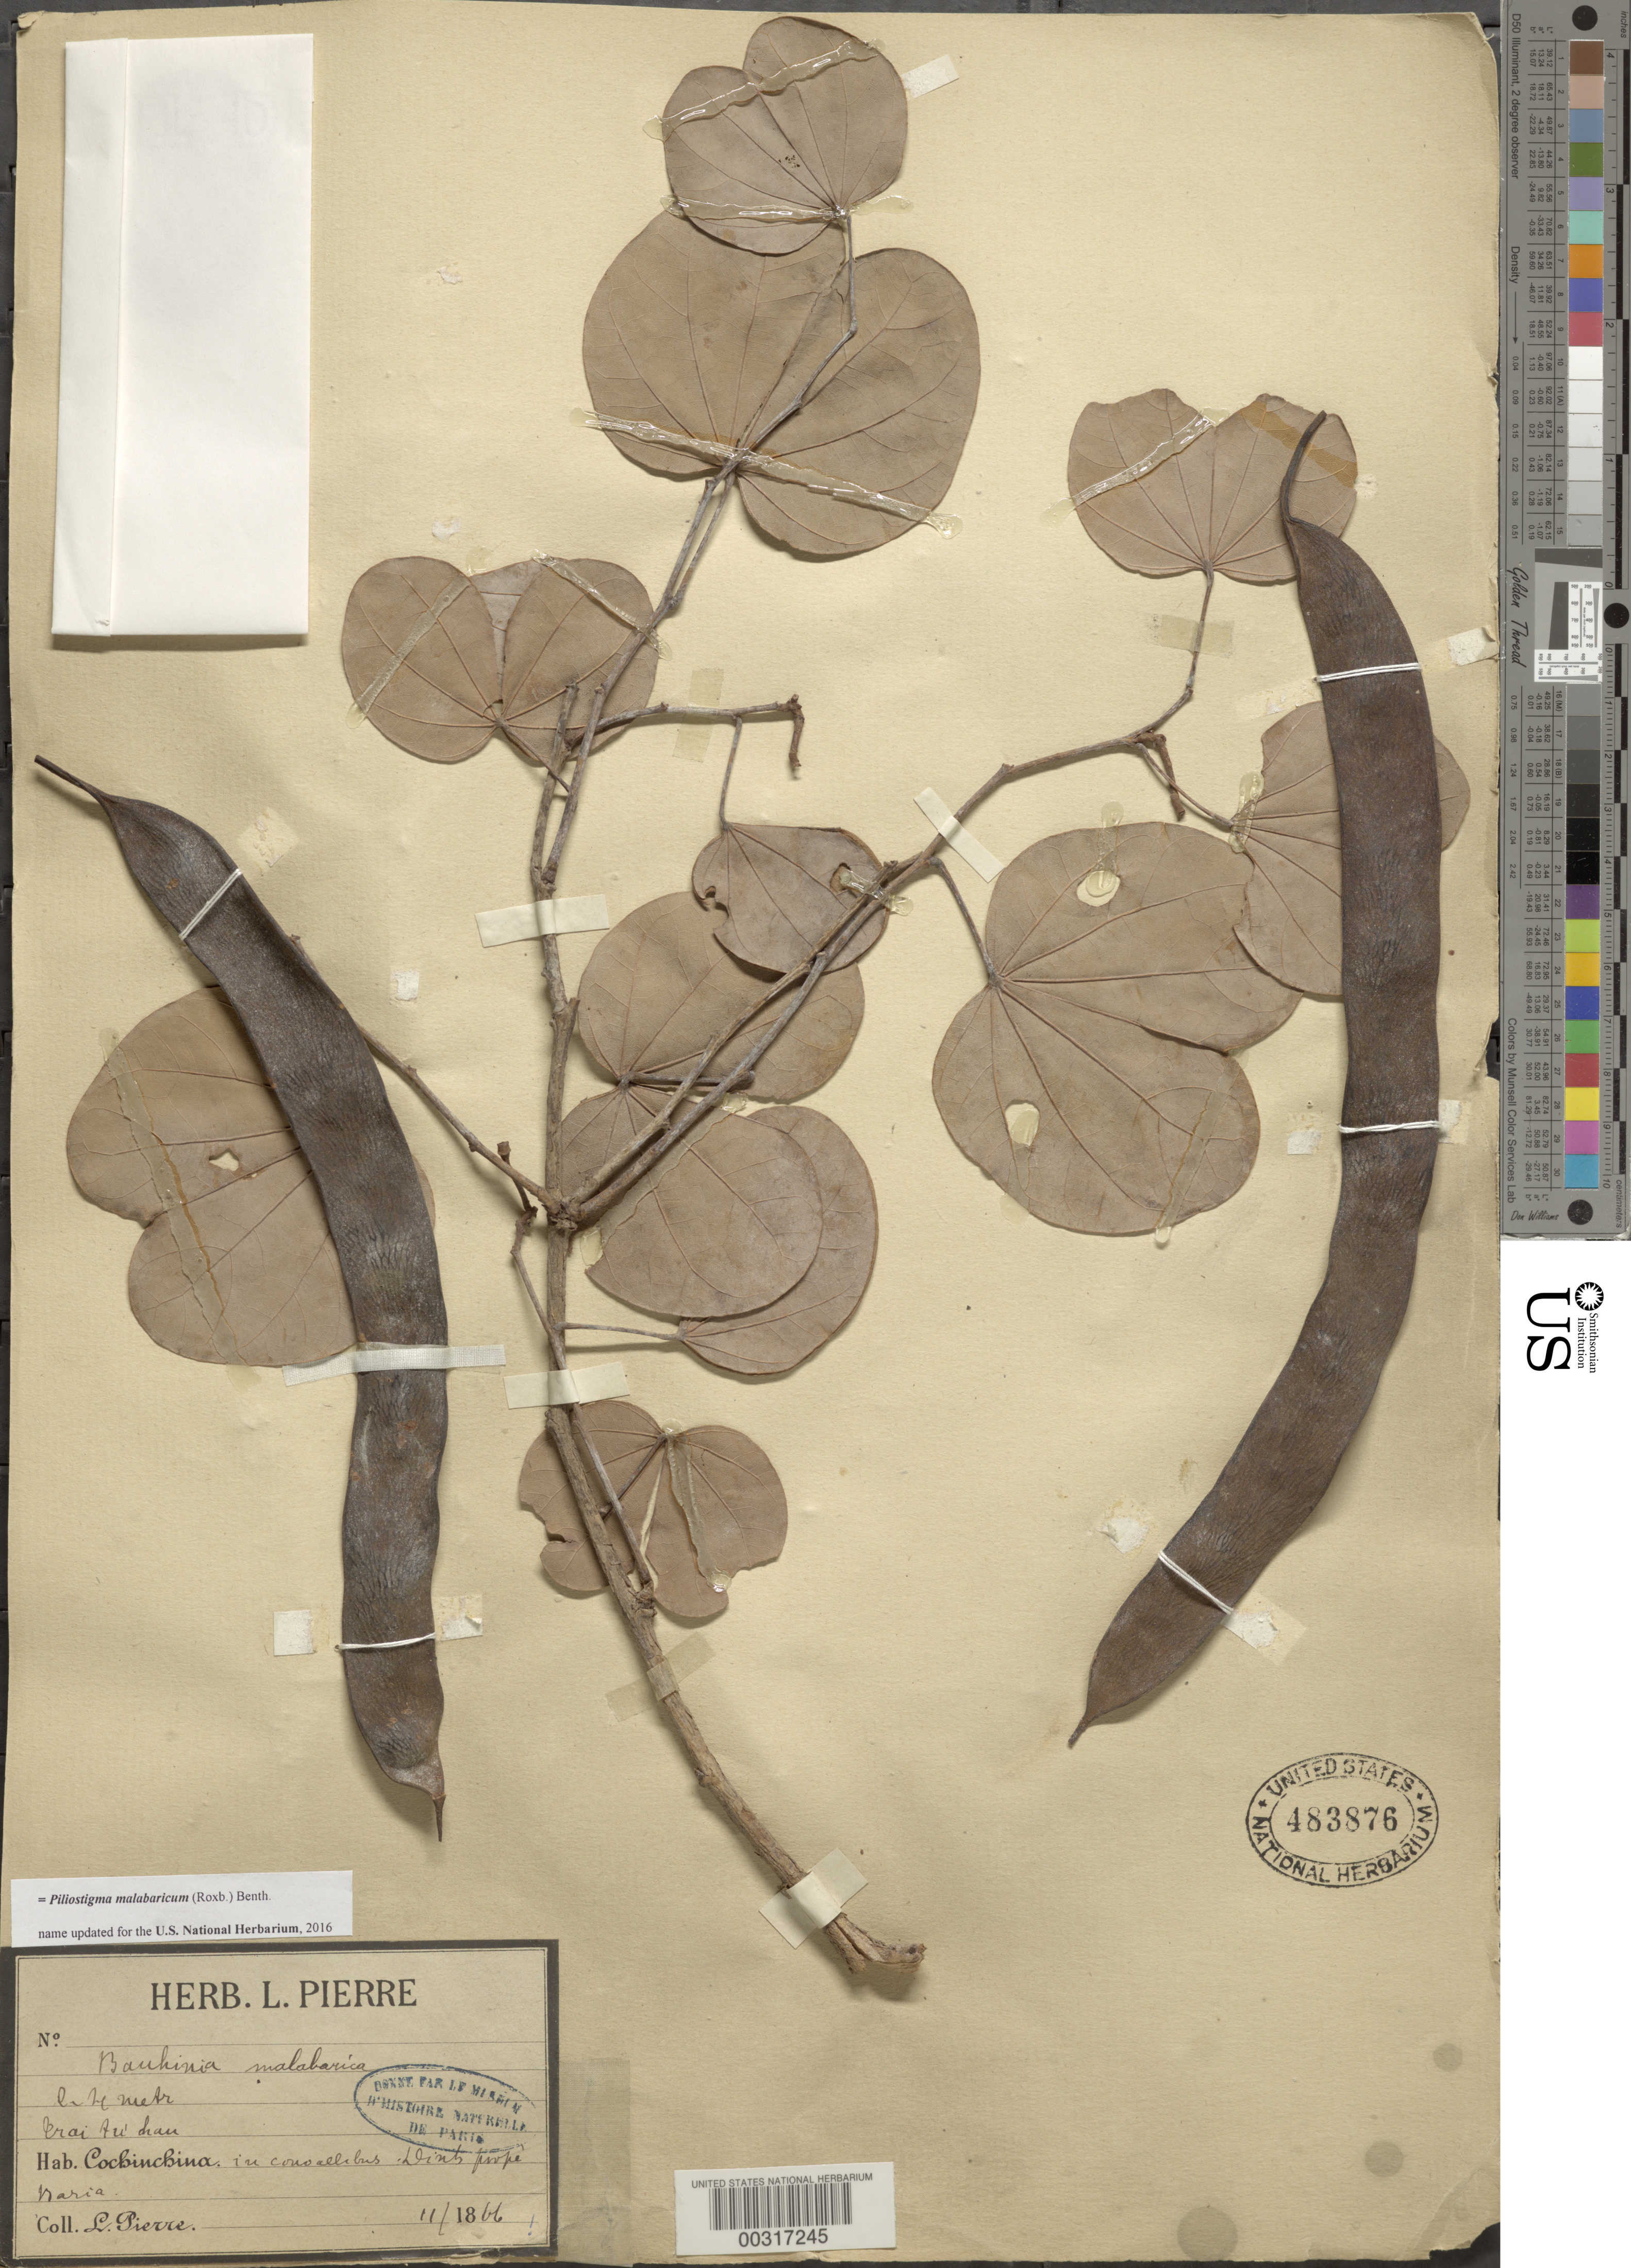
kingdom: Plantae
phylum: Tracheophyta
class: Magnoliopsida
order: Fabales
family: Fabaceae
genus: Piliostigma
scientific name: Piliostigma malabaricum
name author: (Roxb.) Benth.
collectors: J. Pierre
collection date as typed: Nov 1866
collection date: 1866-11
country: Vietnam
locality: Dinh near naria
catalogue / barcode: US 483876